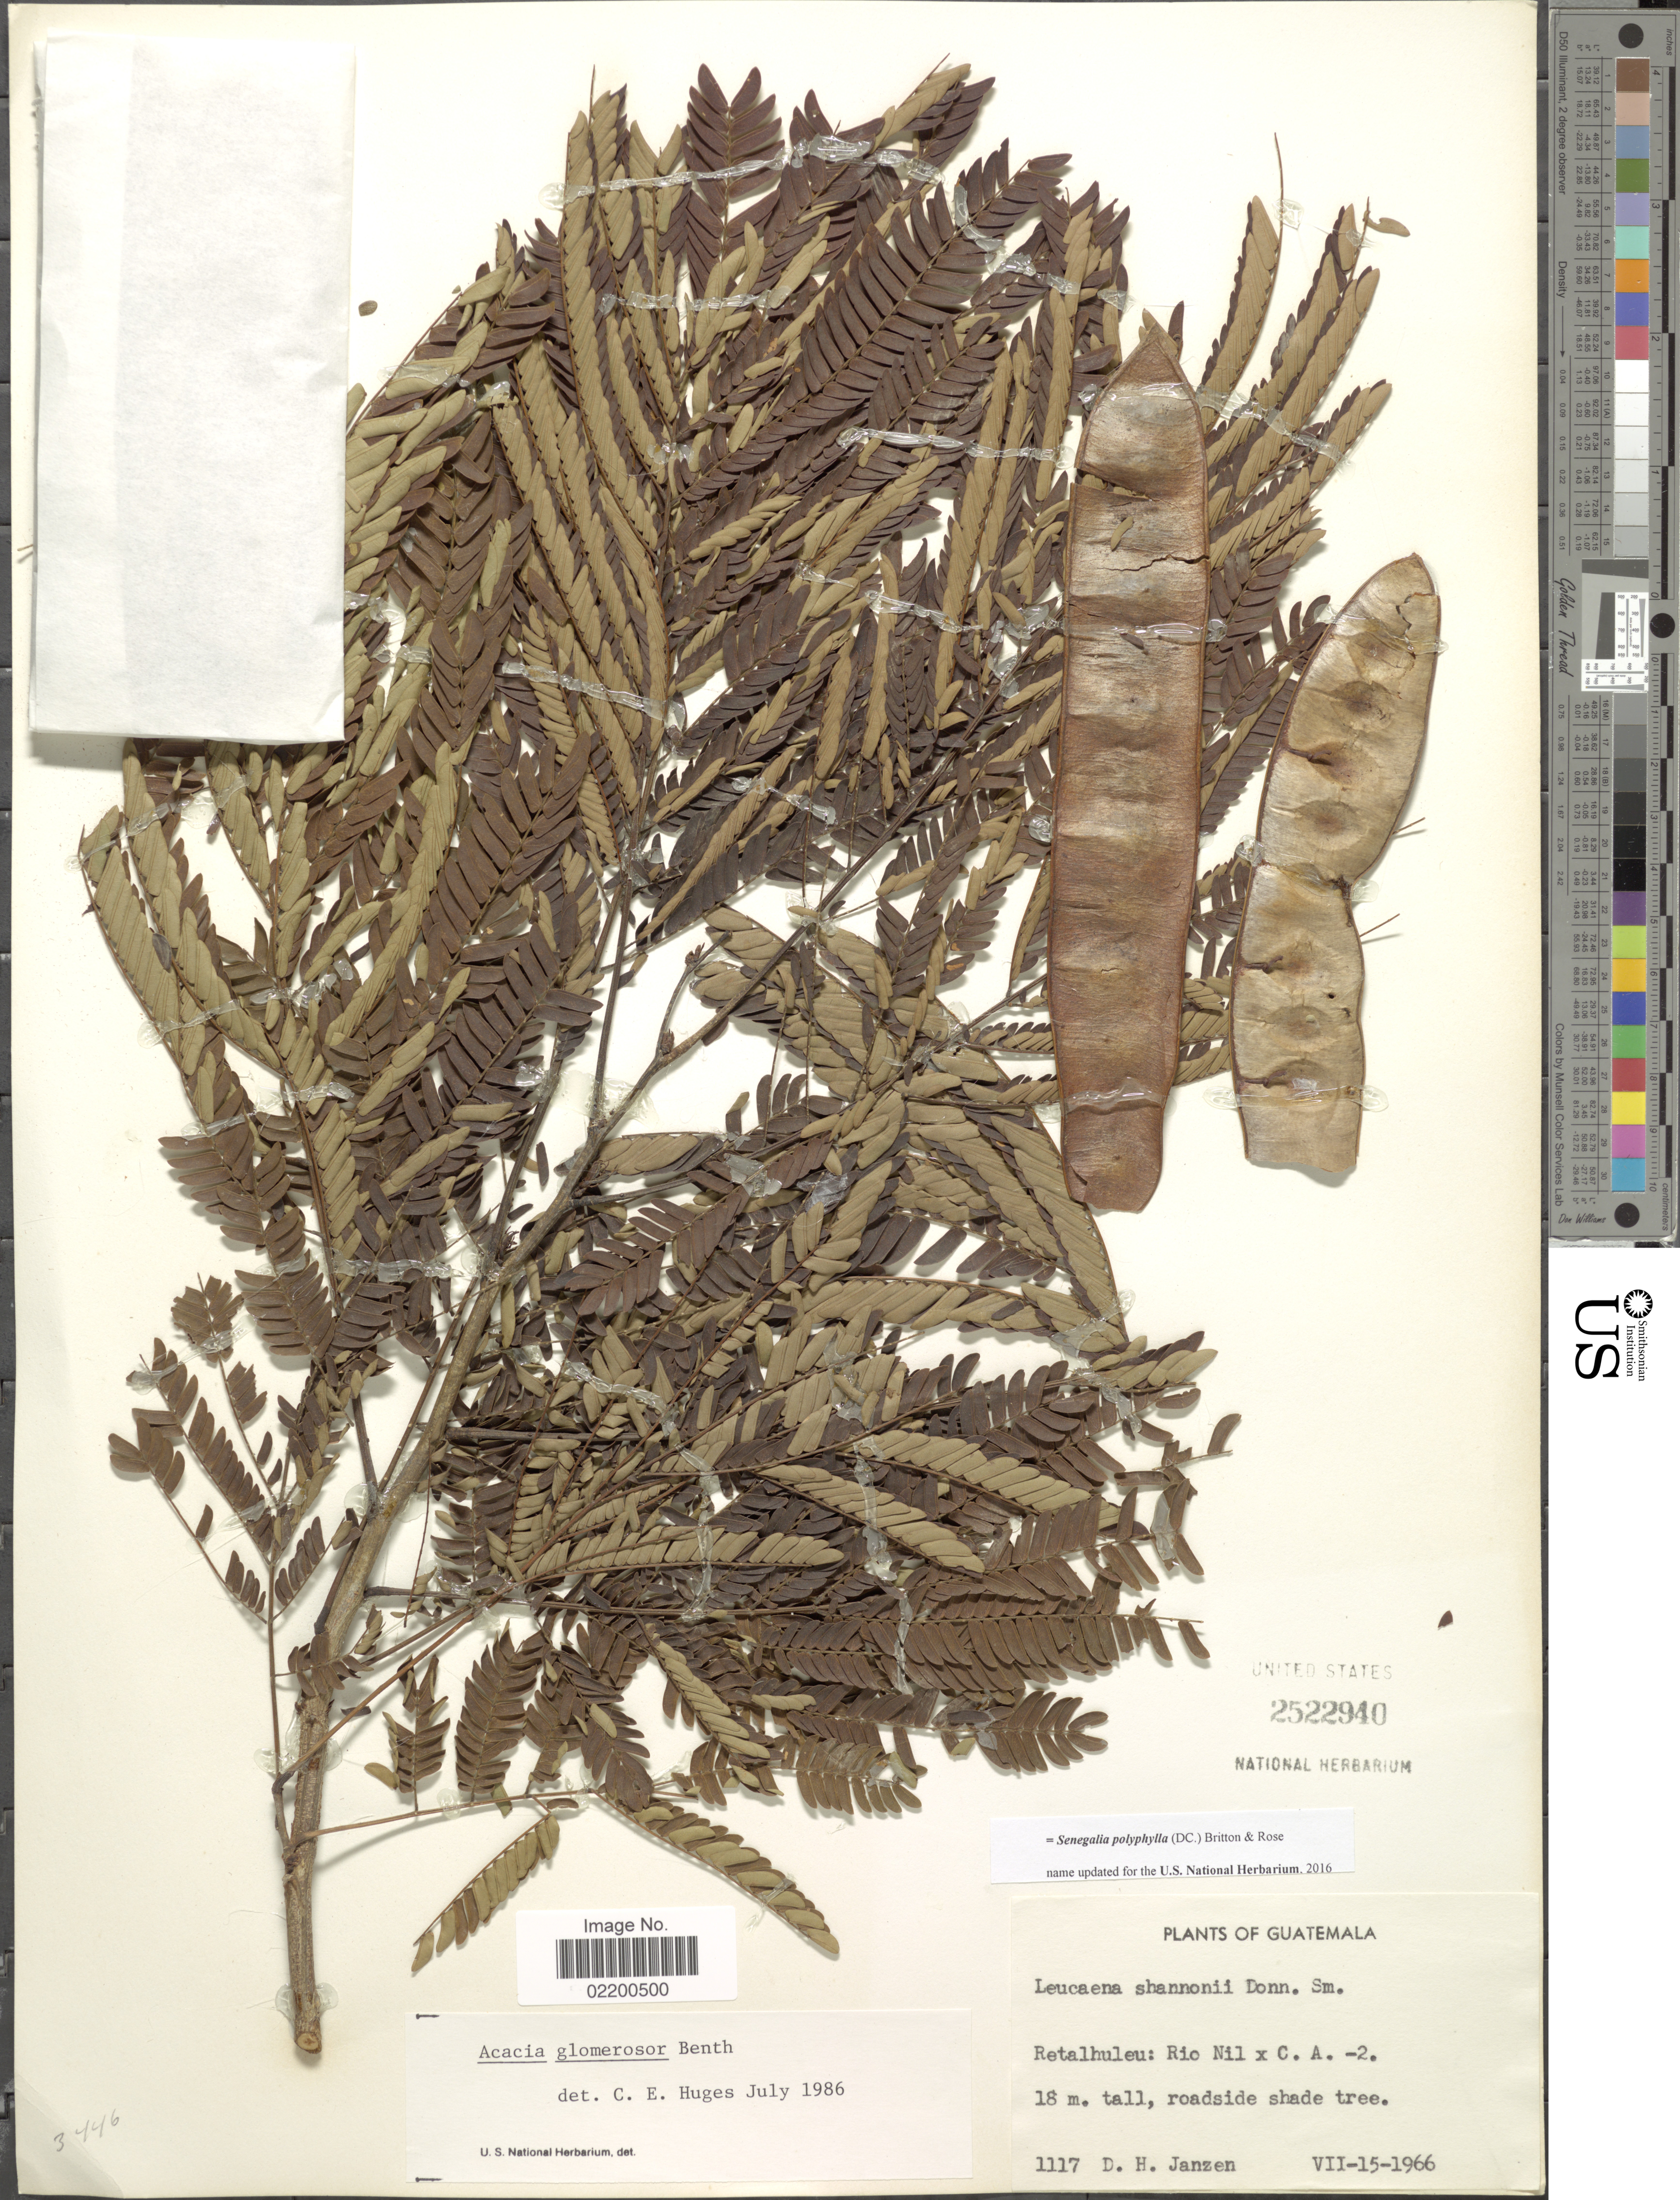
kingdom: Plantae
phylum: Tracheophyta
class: Magnoliopsida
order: Fabales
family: Fabaceae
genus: Senegalia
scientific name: Senegalia polyphylla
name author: (DC.) Britton & Rose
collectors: D. Janzen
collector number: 1117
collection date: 1966-07-15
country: Guatemala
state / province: Retalhuleu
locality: Retalhuleu: Rio Nil [Foreign script] C. A. -2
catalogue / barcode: US 2522940